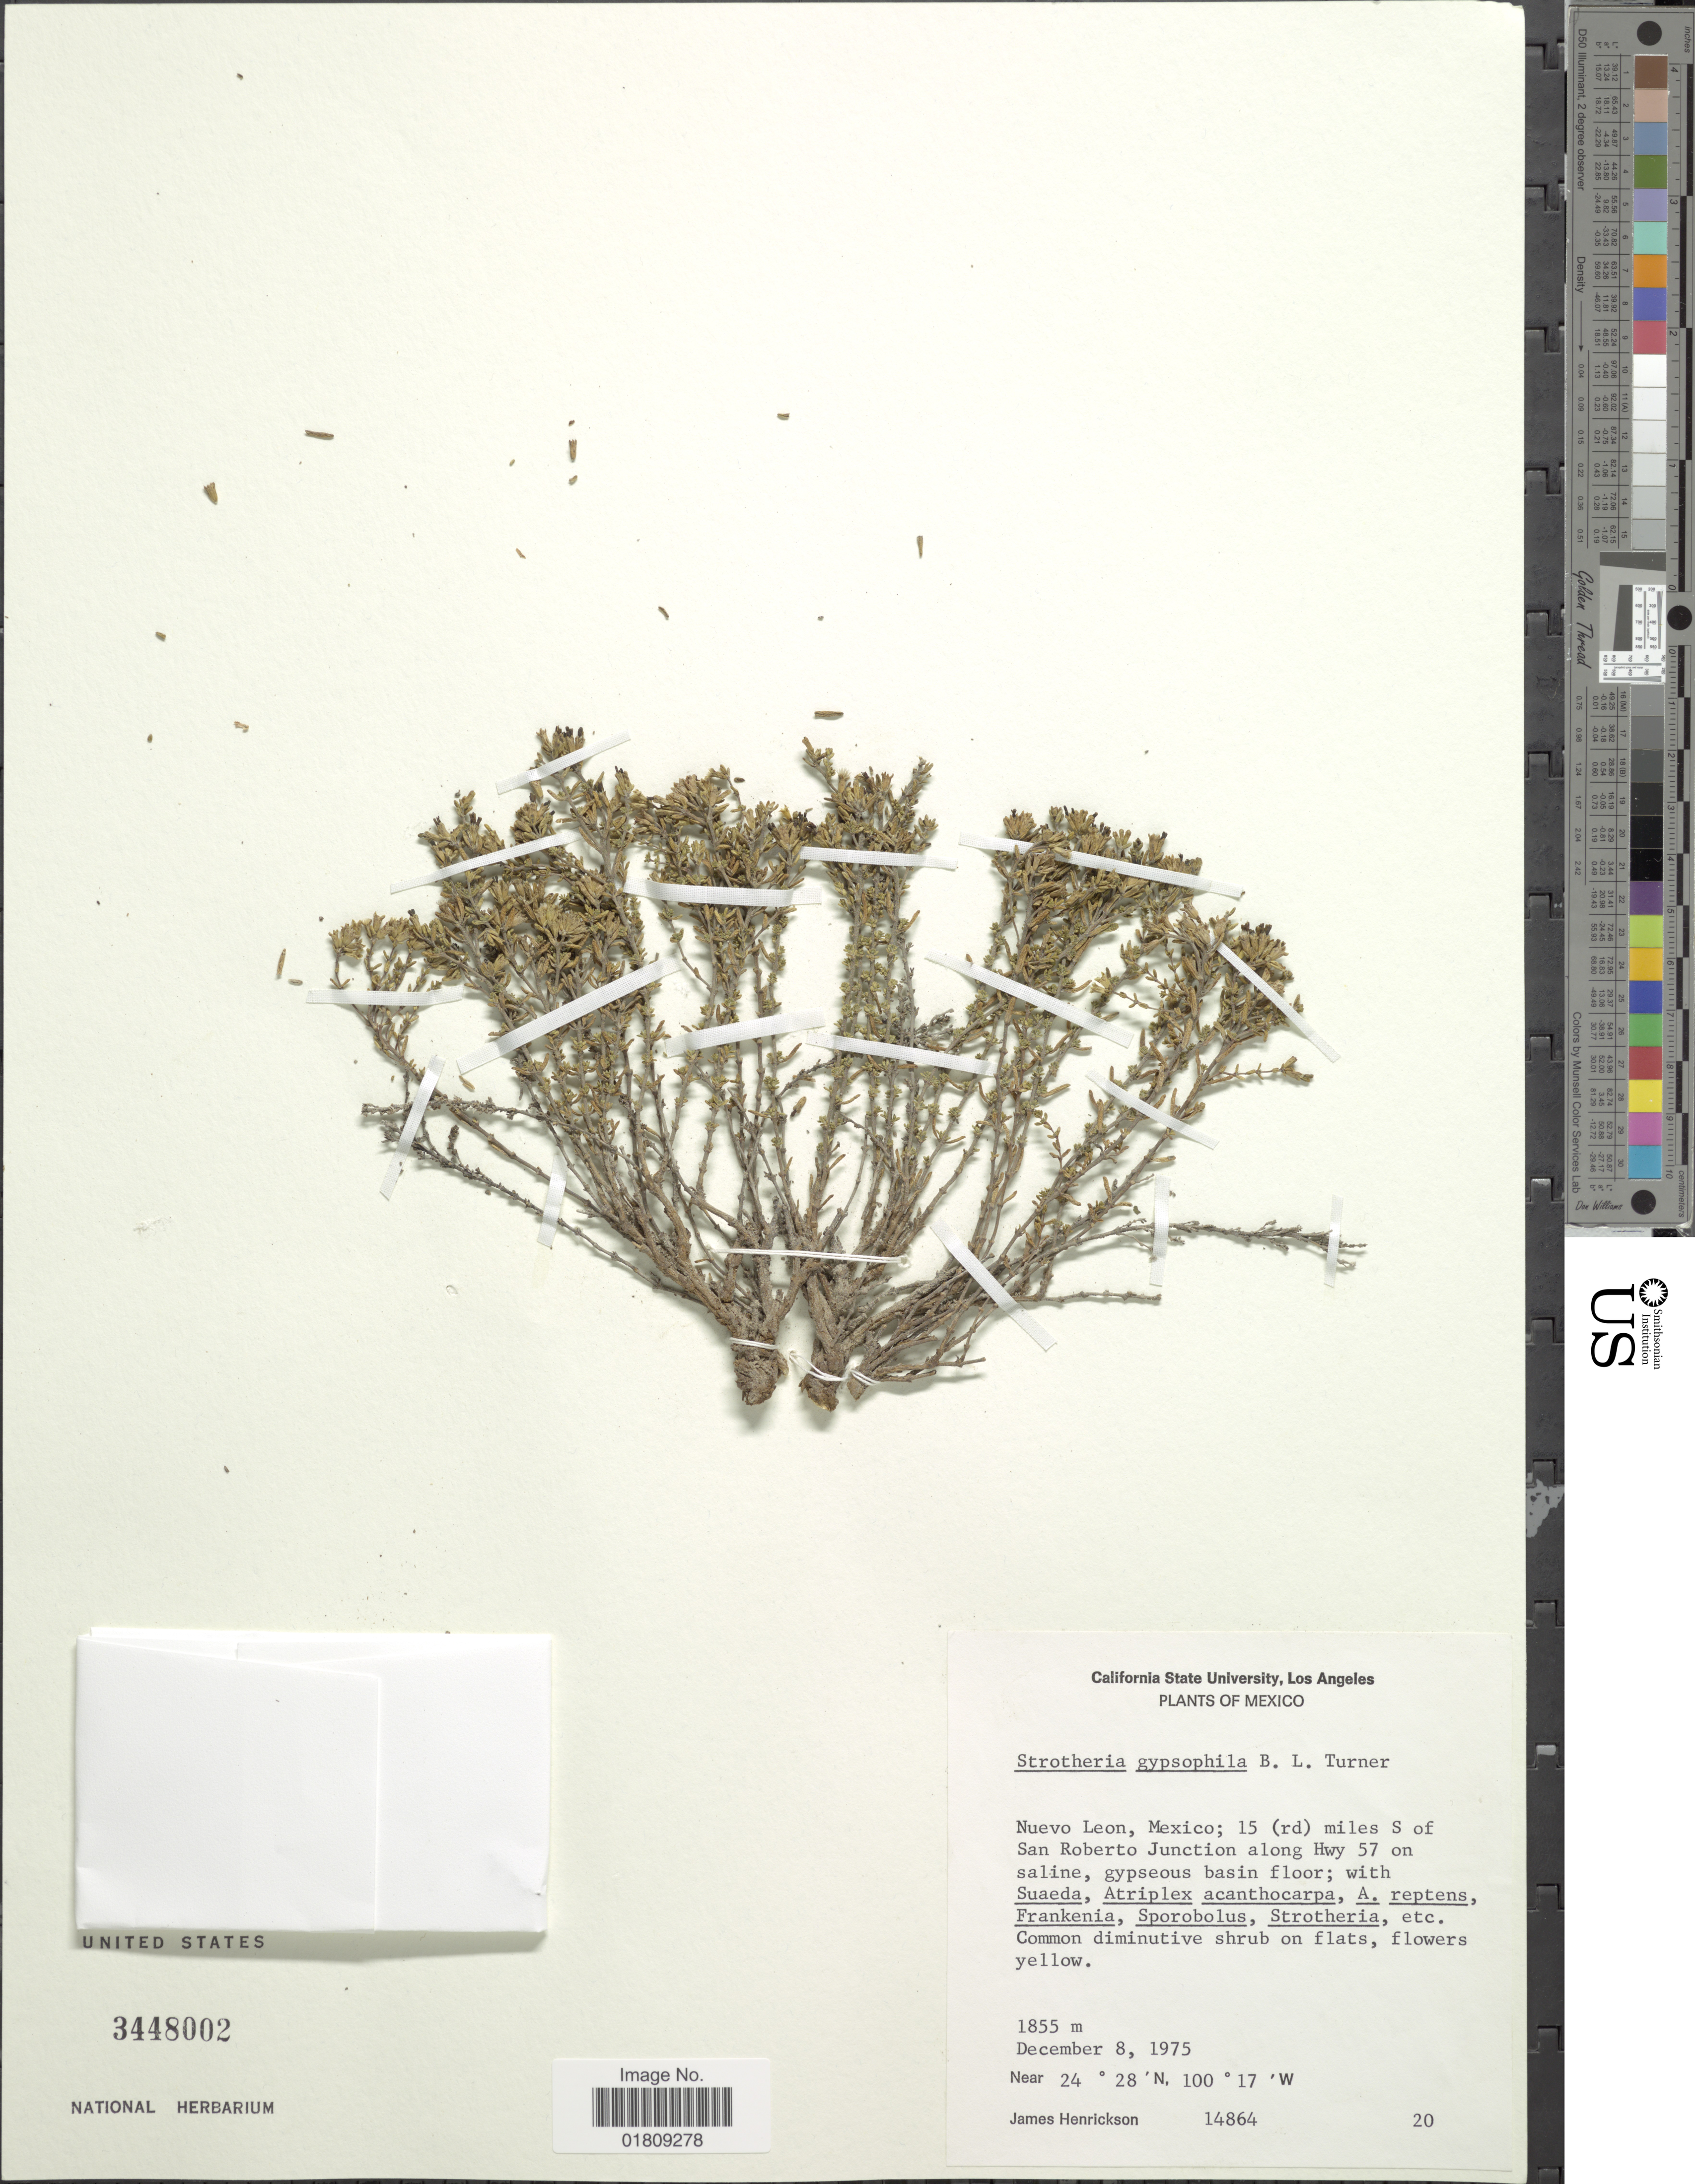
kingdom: Plantae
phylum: Tracheophyta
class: Magnoliopsida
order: Asterales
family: Asteraceae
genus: Strotheria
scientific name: Strotheria gypsophila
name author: B.L. Turner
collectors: J. Henrickson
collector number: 14864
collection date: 1975-12-08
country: Mexico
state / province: Nuevo León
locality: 15 (rd) miles S of San Roberto Junction along Hwy 57 on saline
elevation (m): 1855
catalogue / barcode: US 3448002